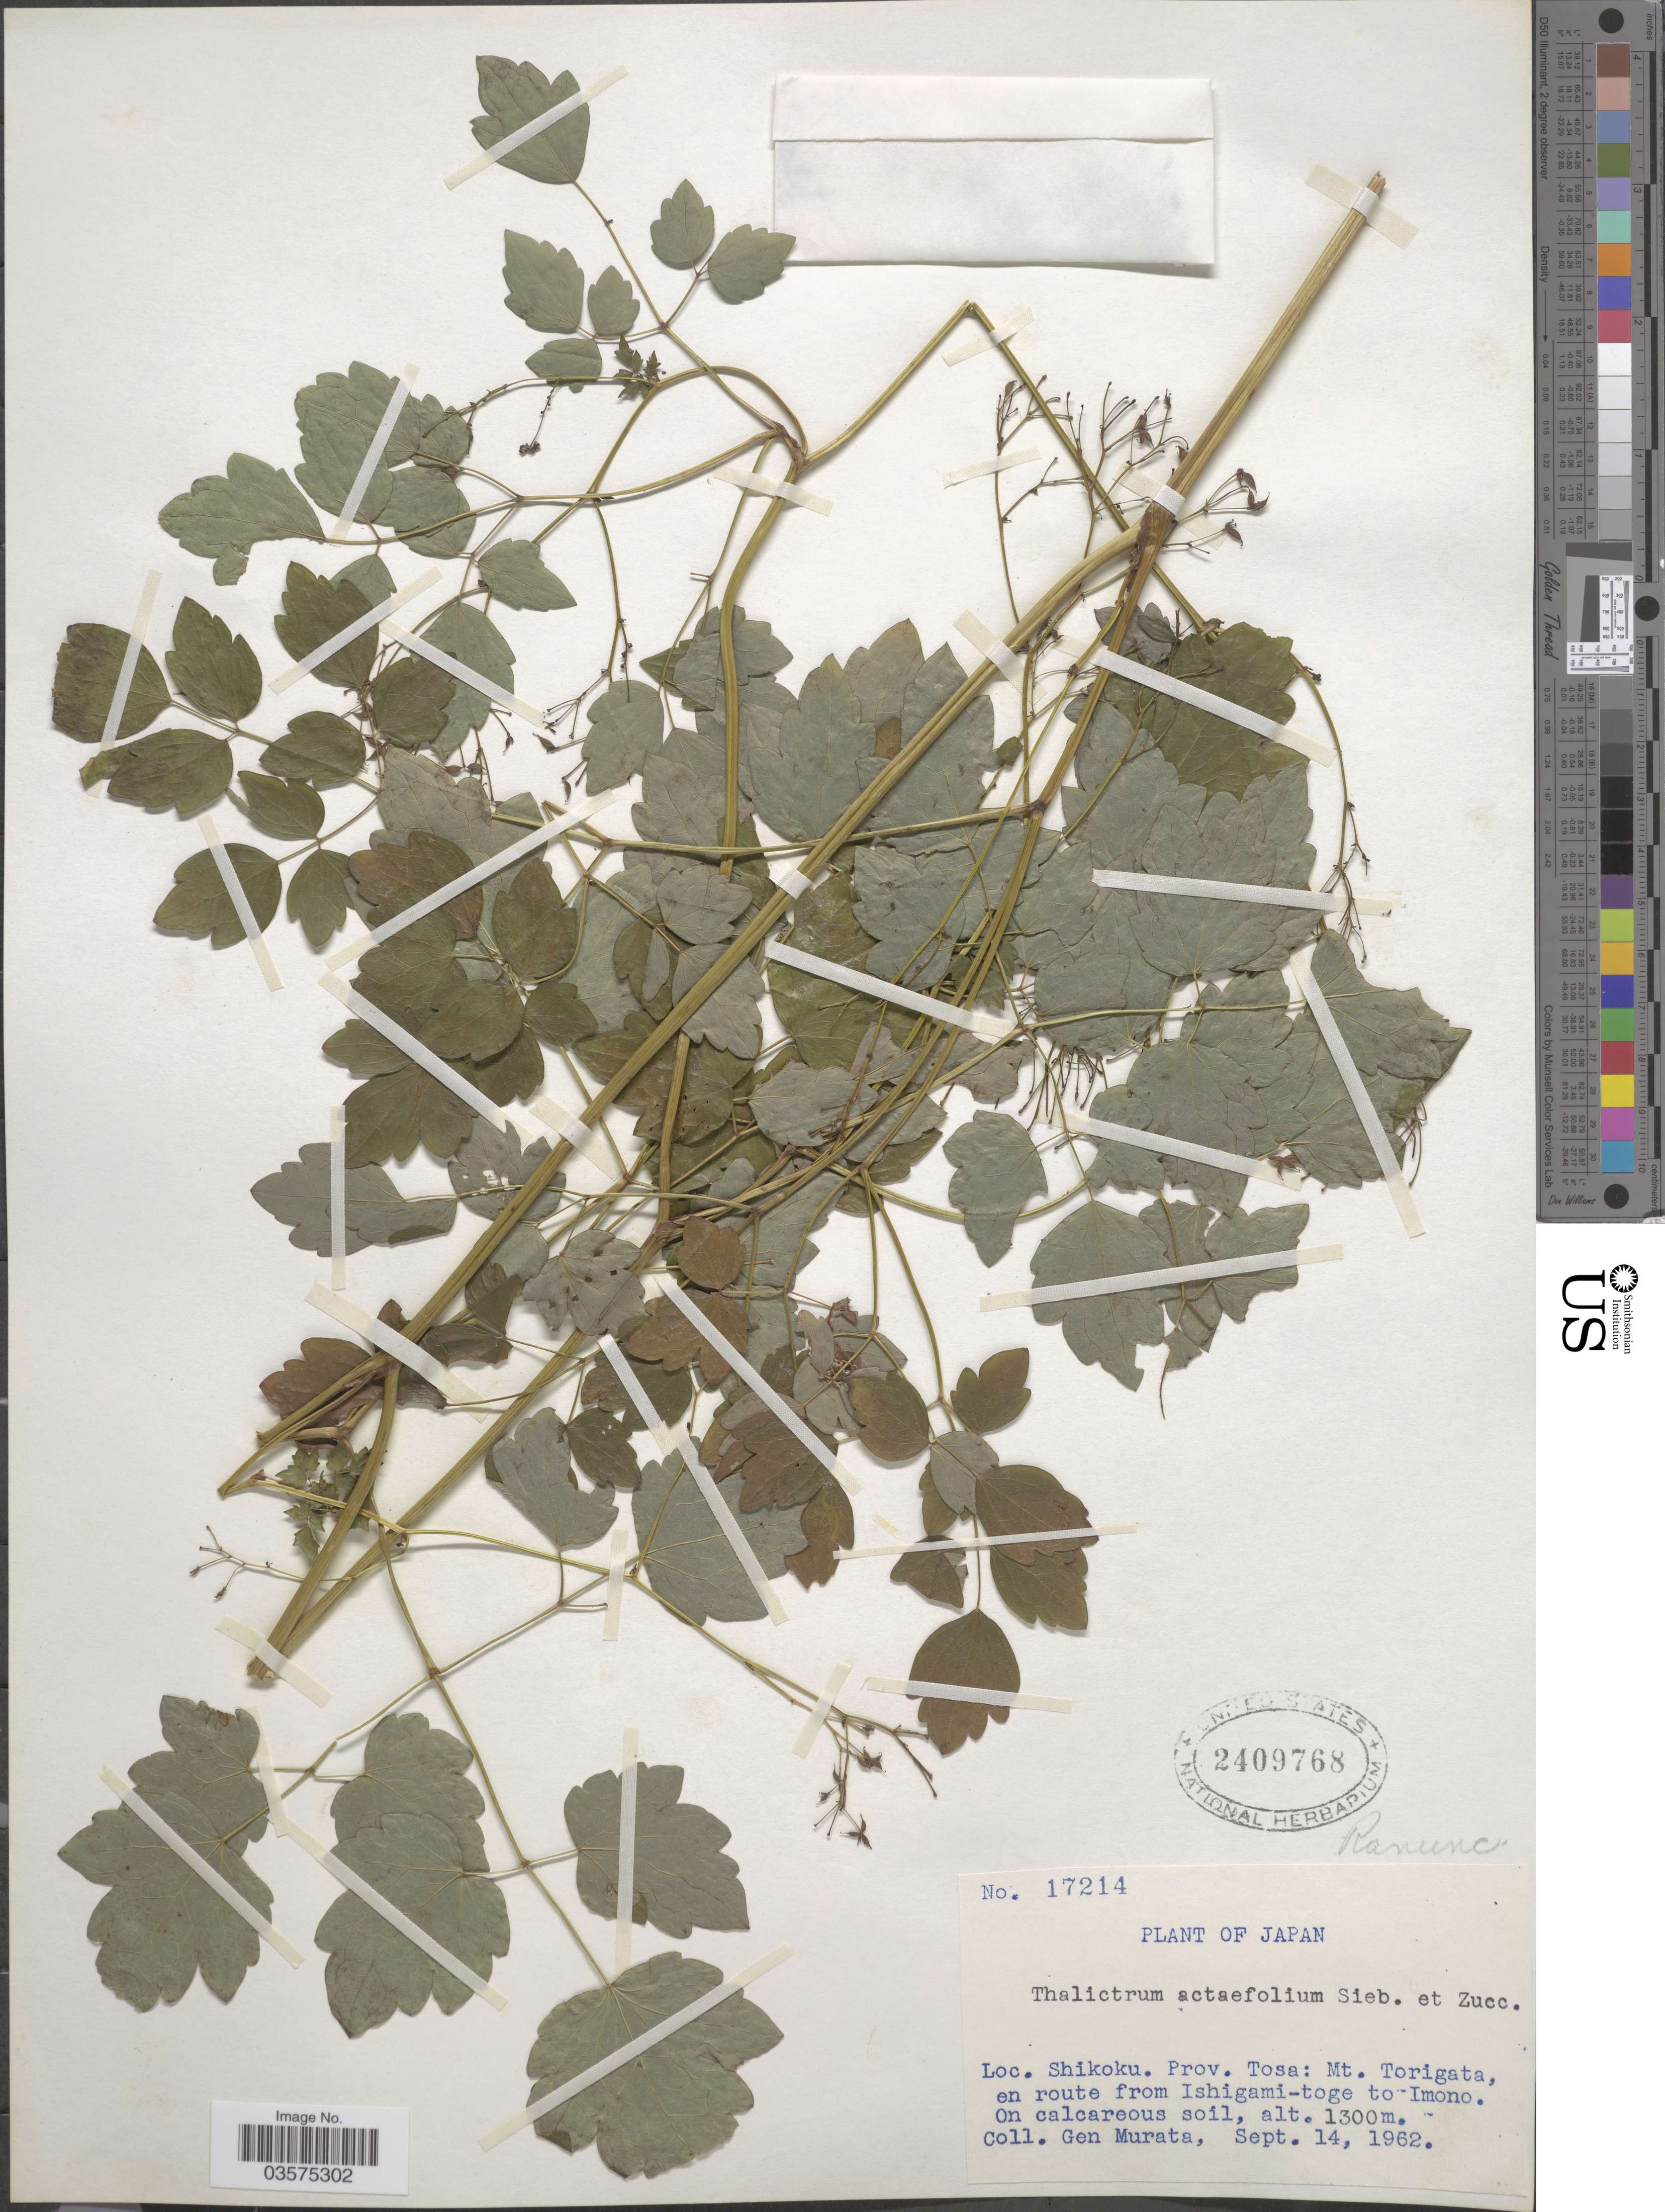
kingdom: Plantae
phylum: Tracheophyta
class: Magnoliopsida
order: Ranunculales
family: Ranunculaceae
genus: Thalictrum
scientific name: Thalictrum actaeifolium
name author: Siebold & Zucc.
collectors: G. Murata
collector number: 17214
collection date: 1962-09-14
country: Japan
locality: Shikoku. Prov. Tosa: Mt. Torigata, en route from Ishigami-toge to Imono.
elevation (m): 1300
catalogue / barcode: US 2409768